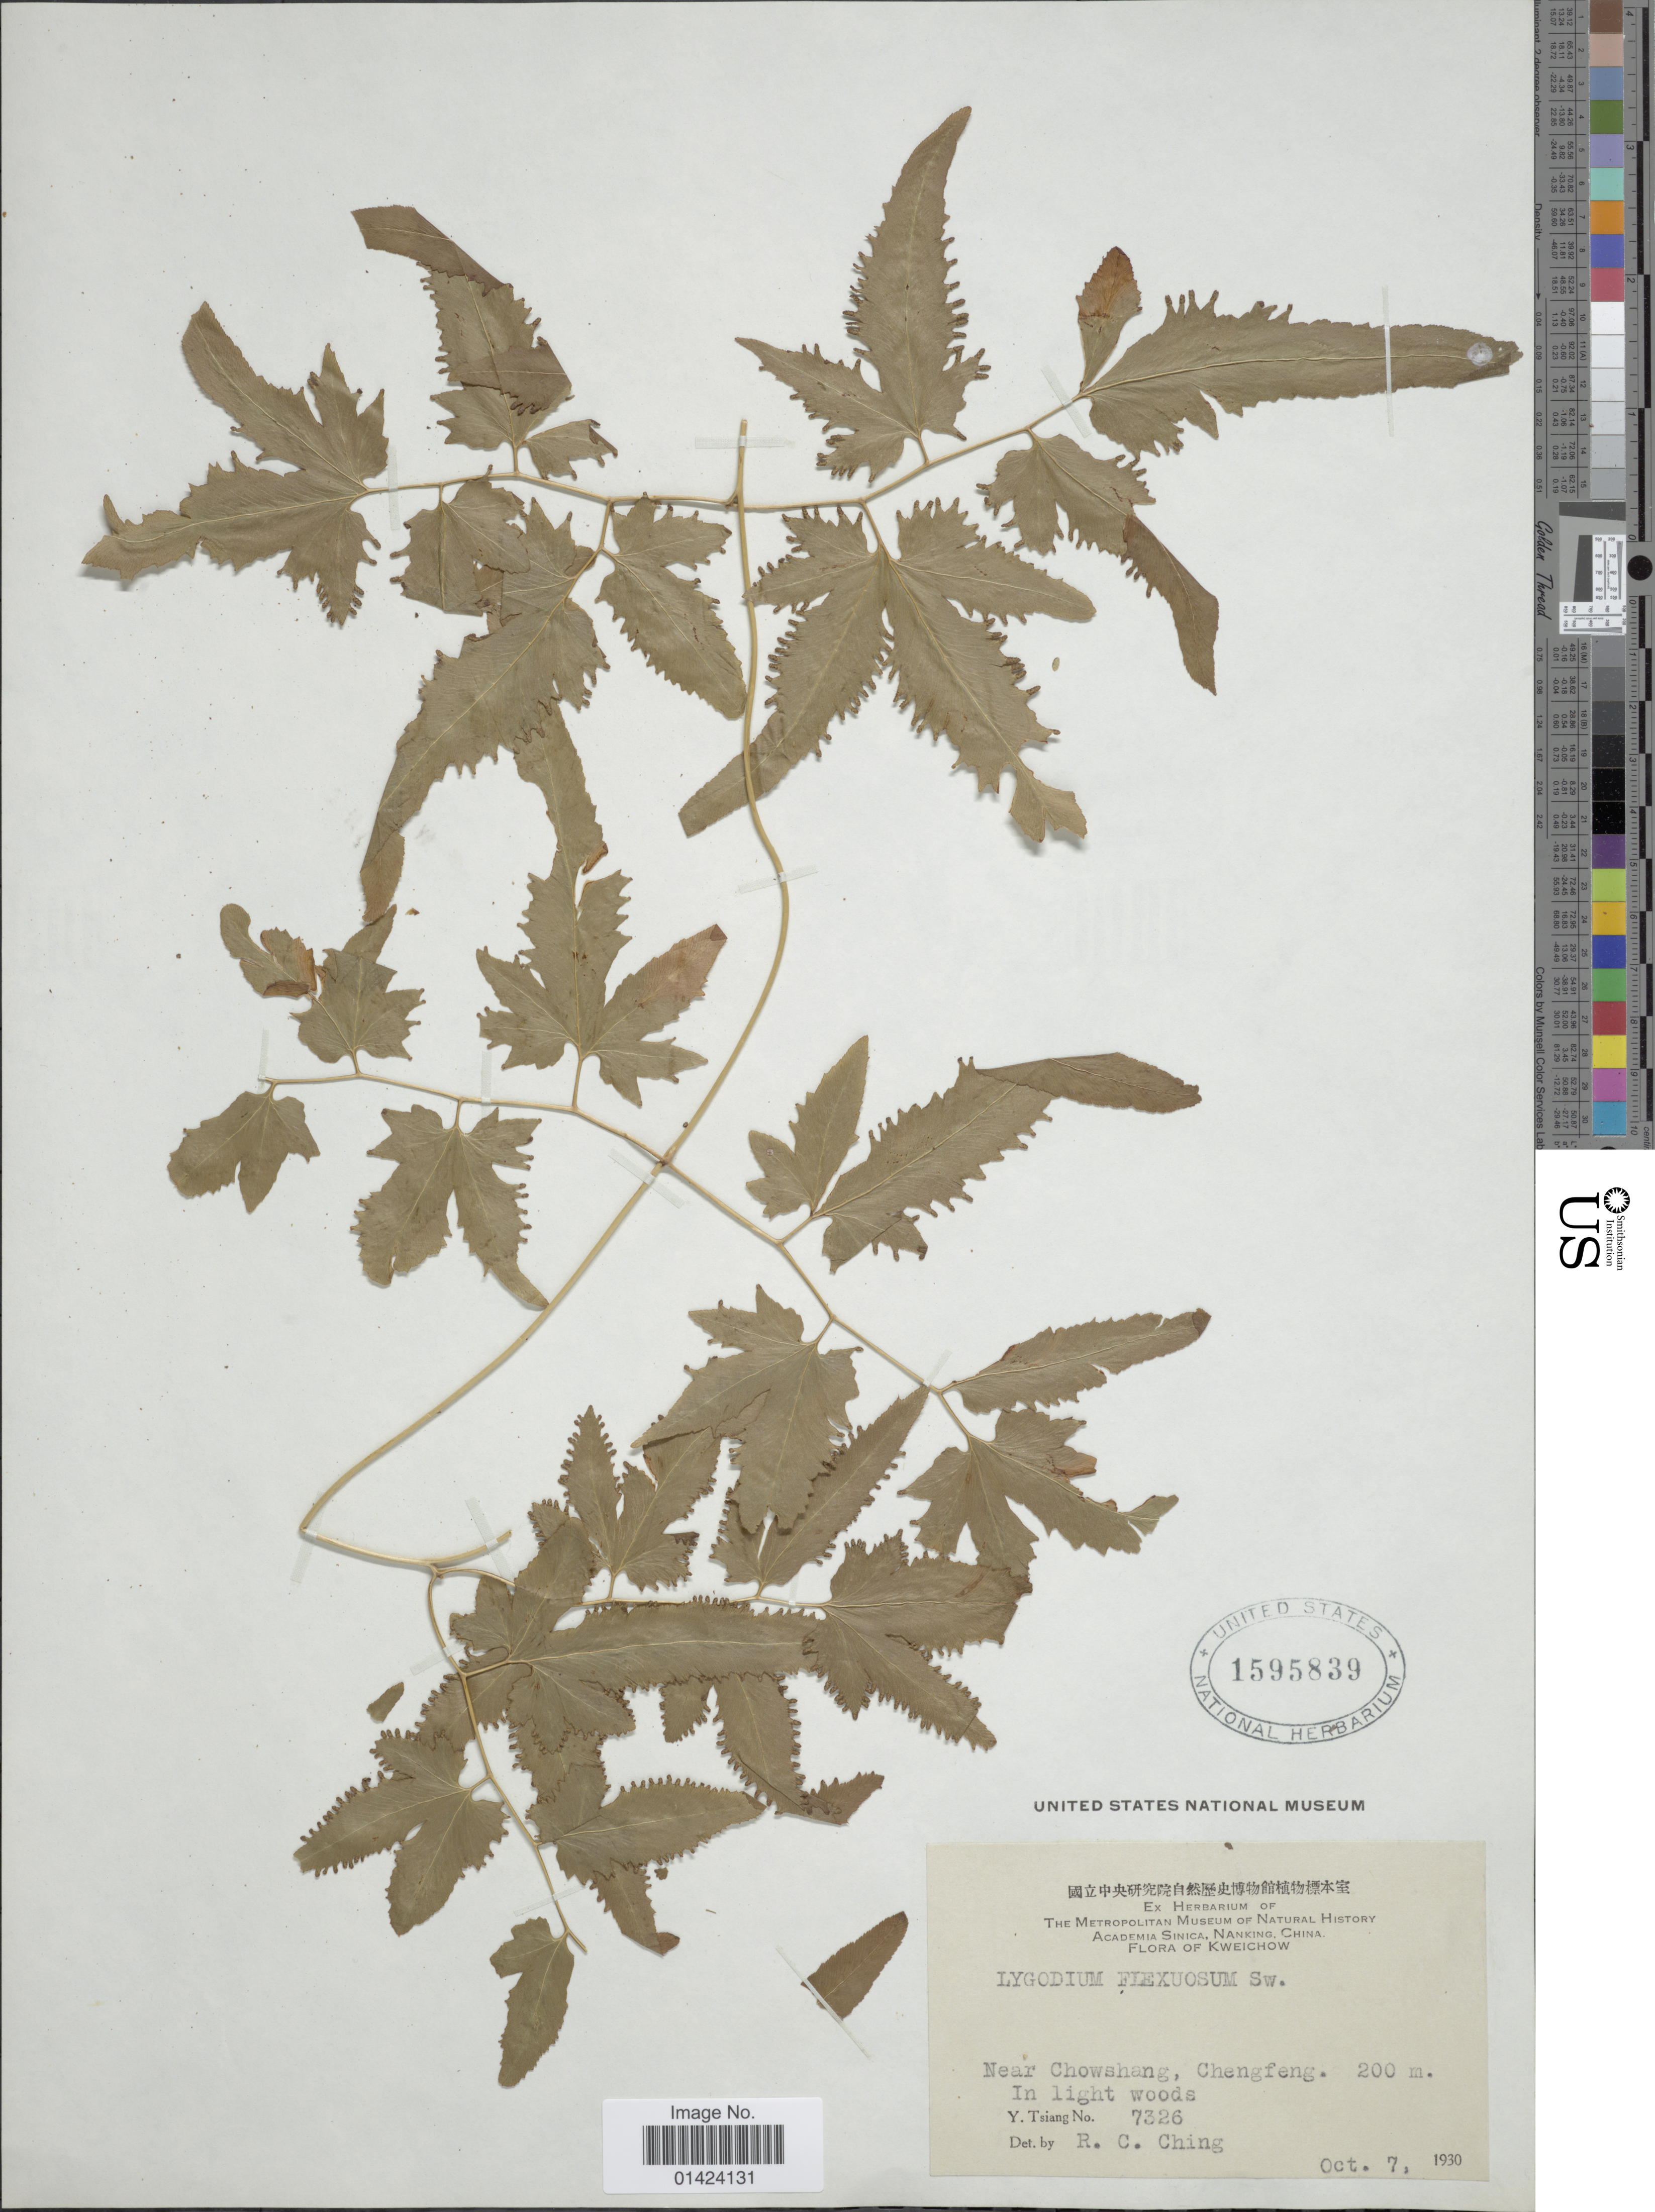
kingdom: Plantae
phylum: Tracheophyta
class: Polypodiopsida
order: Schizaeales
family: Lygodiaceae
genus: Lygodium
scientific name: Lygodium flexuosum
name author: Sw.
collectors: Y. Tsiang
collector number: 7326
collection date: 1930-10-07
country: China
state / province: Guizhou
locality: Kweichow, Near Chowshang, Chengfeng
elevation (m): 200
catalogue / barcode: US 1595839